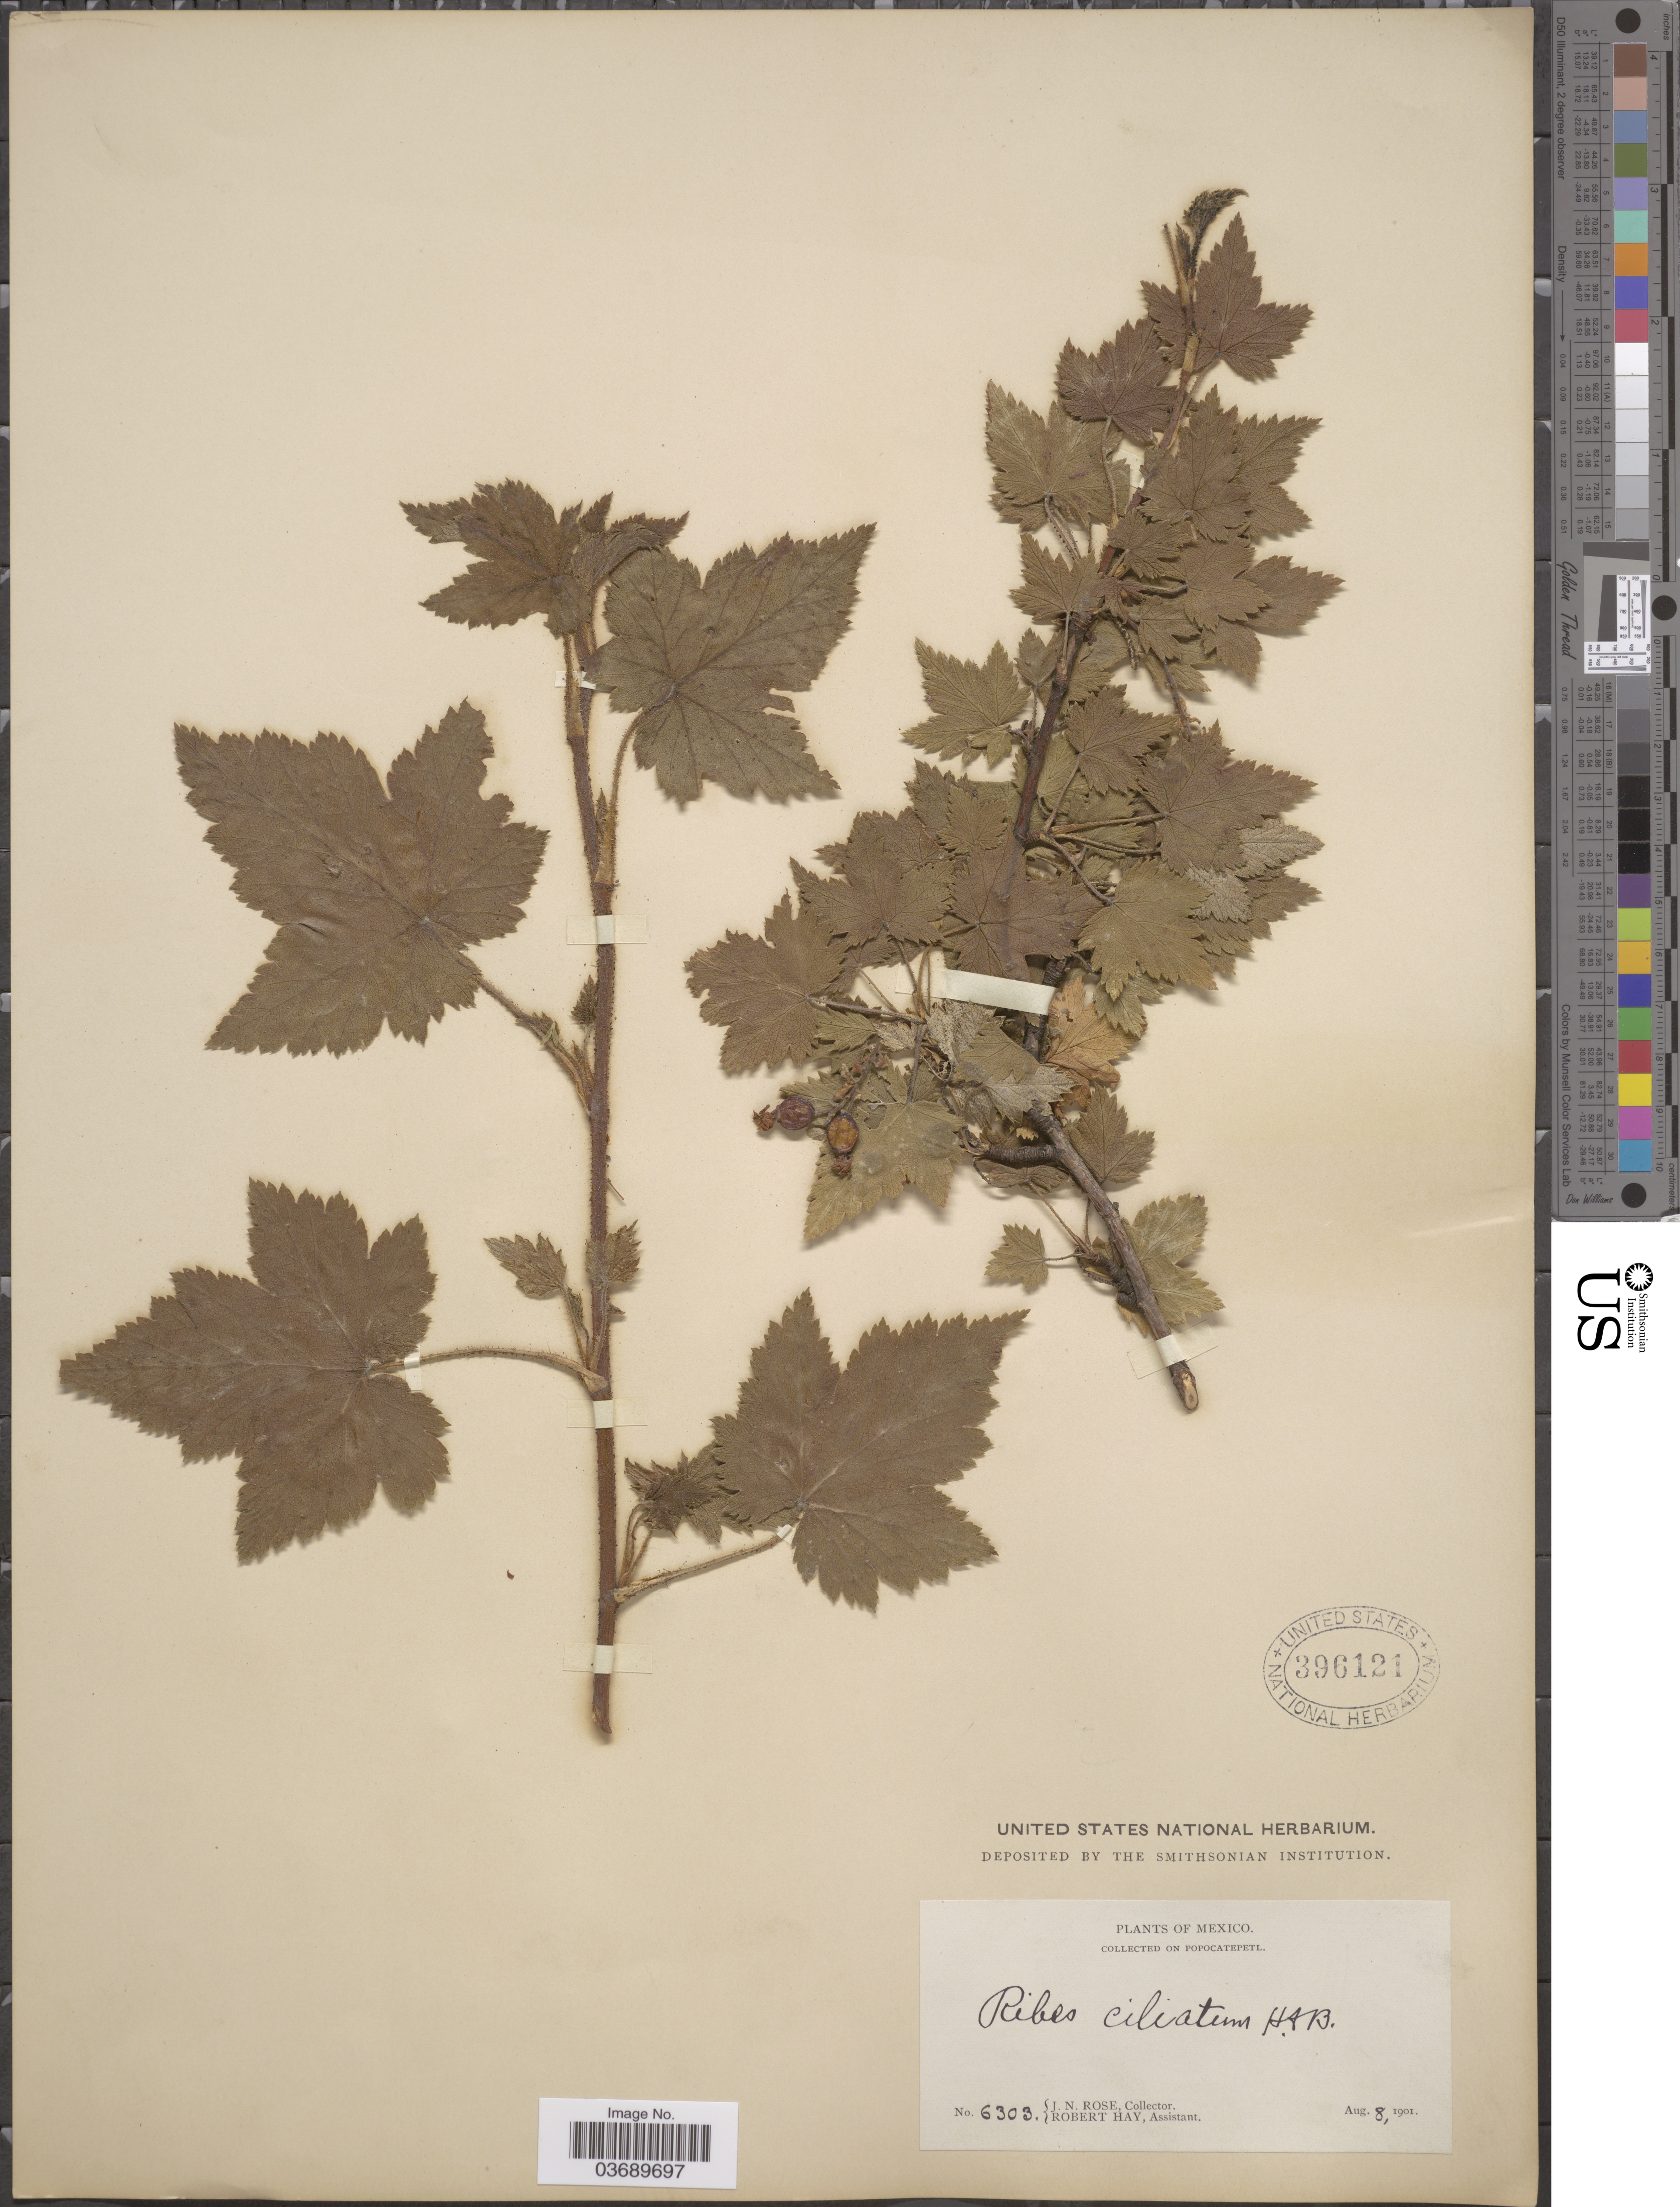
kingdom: Plantae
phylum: Tracheophyta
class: Magnoliopsida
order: Saxifragales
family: Grossulariaceae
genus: Ribes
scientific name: Ribes ciliatum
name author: Humb. & Bonpl. ex Roem. & Schult.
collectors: J. N. Rose & R. Hay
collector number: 6303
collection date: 1901-08-08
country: Mexico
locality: Popocatepetl.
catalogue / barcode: US 396121